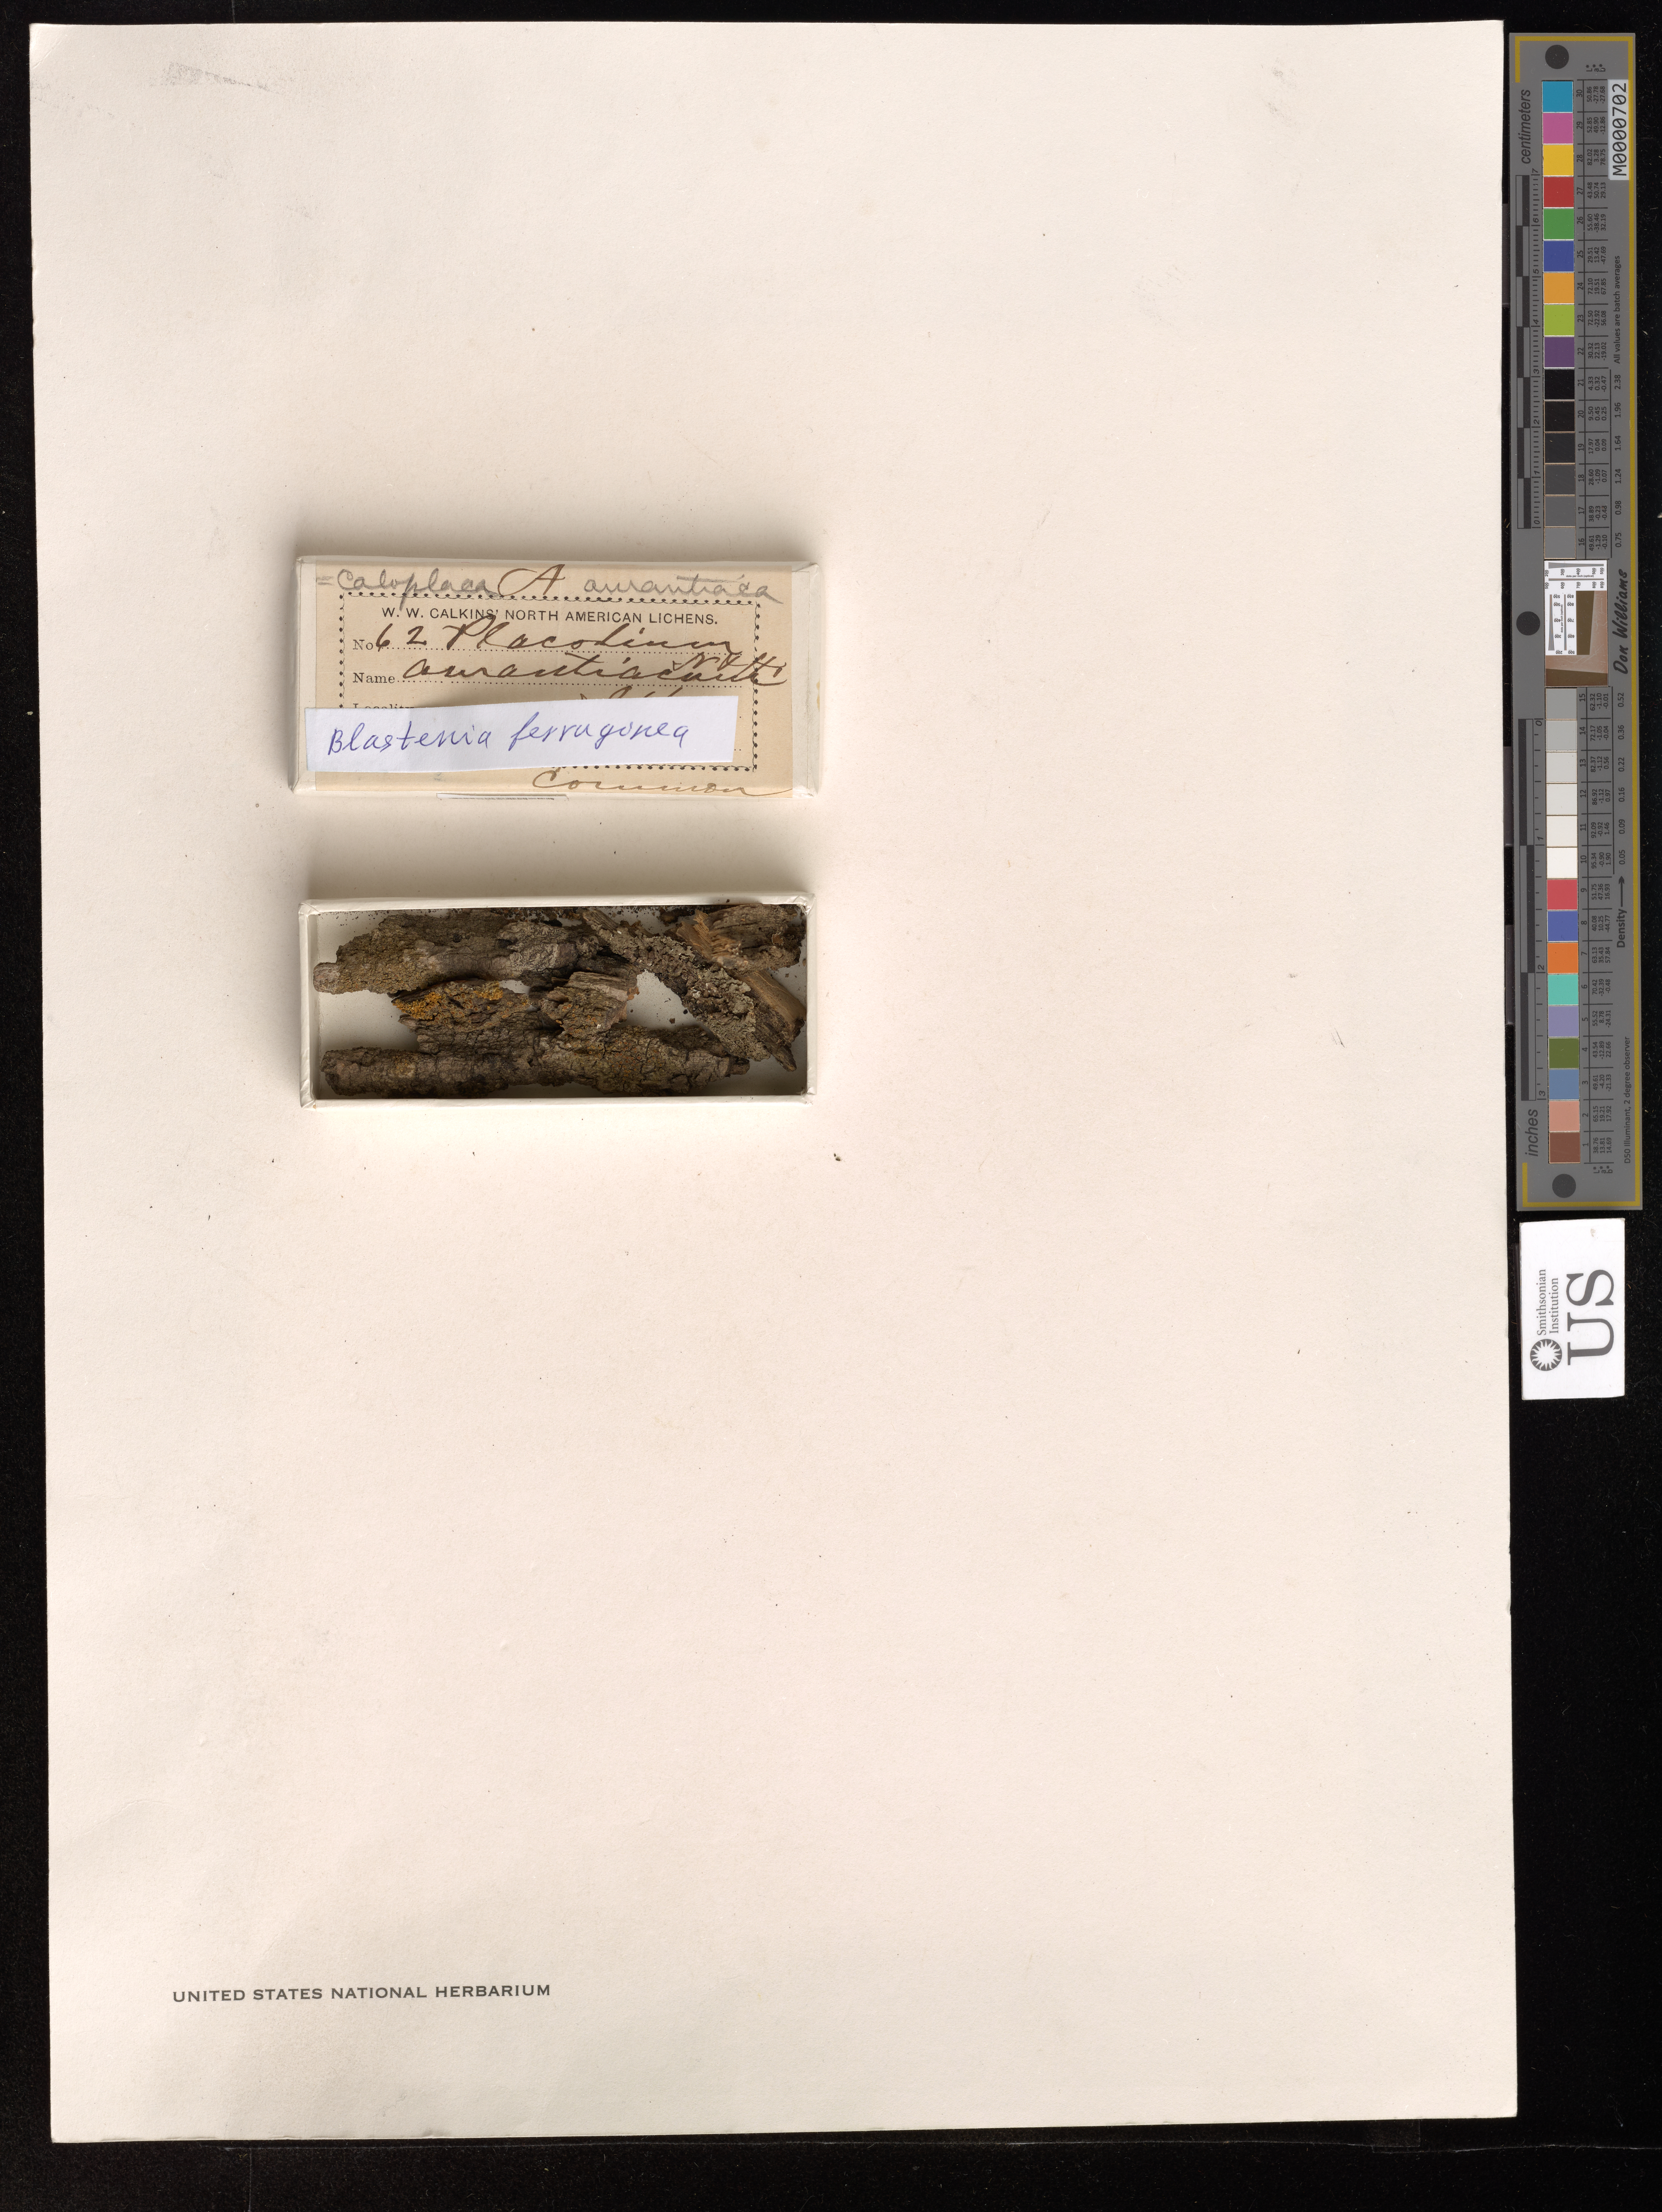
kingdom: Fungi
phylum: Ascomycota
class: Lecanoromycetes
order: Teloschistales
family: Teloschistaceae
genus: Blastenia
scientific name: Blastenia ferruginea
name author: (Huds.) A. Massal.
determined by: Lichen Identifications Updating Project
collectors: W. Calkins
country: United States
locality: Lookout Mt.